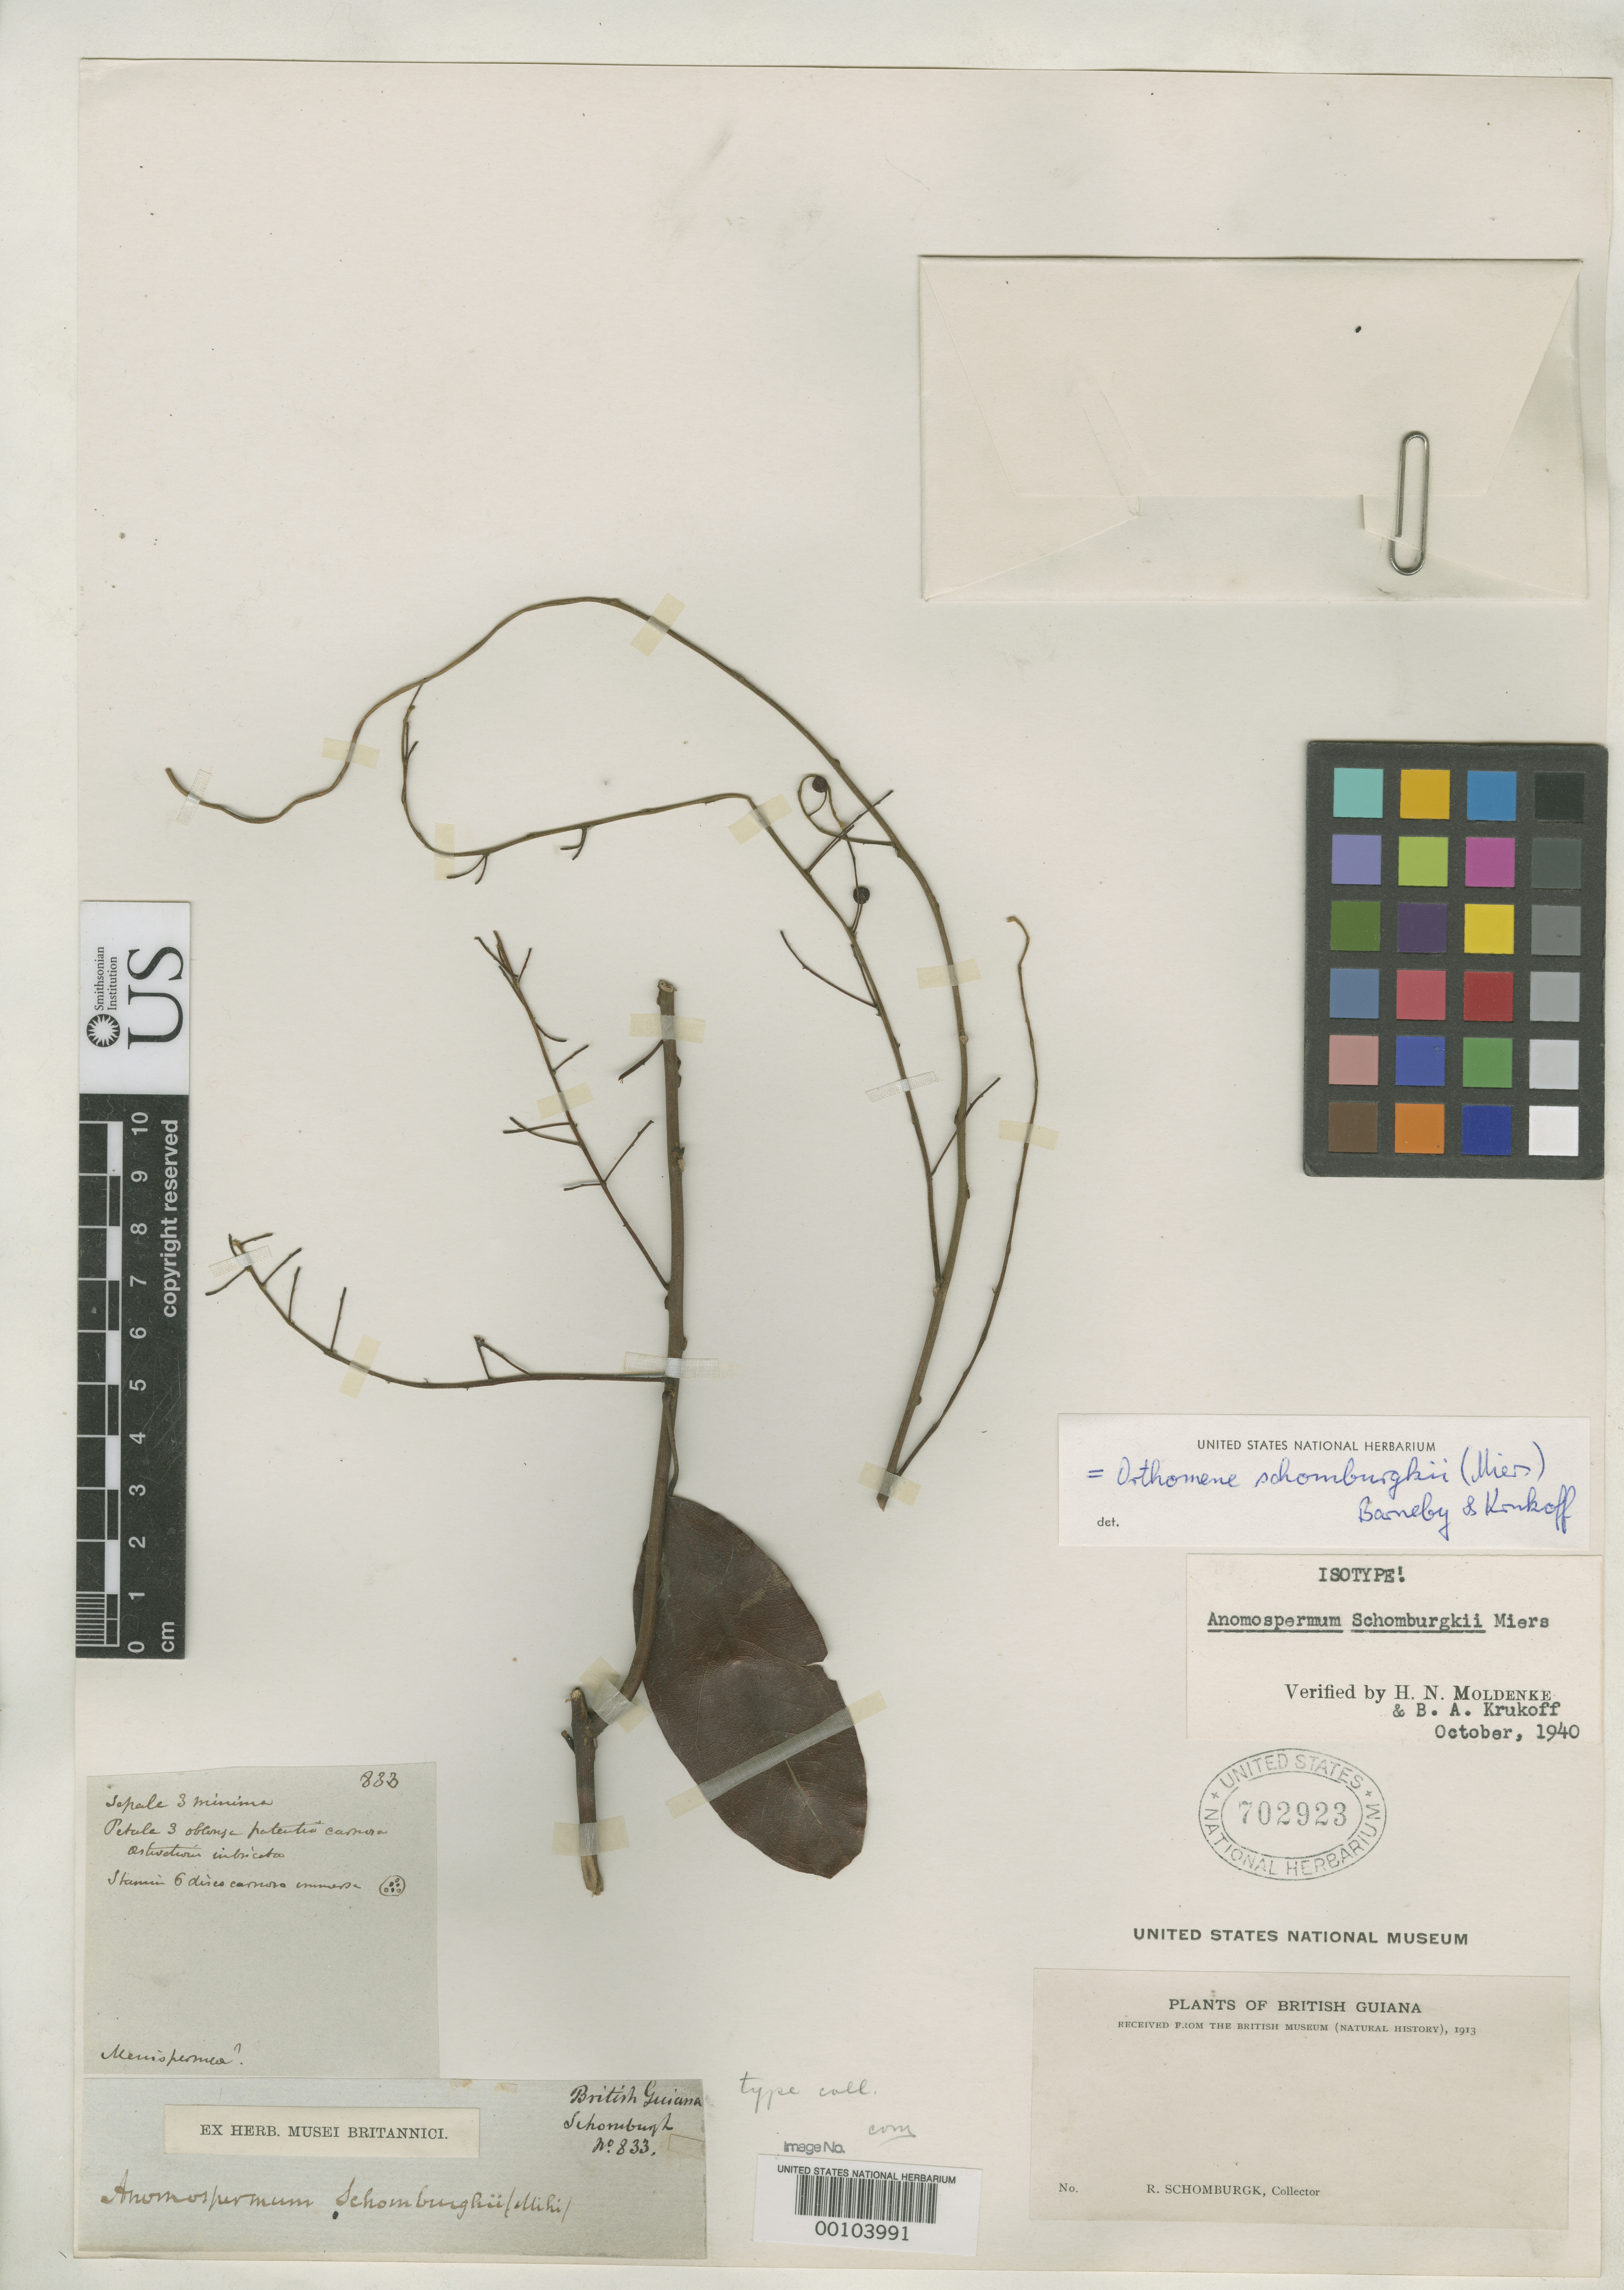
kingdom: Plantae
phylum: Tracheophyta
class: Magnoliopsida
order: Ranunculales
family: Menispermaceae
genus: Anomospermum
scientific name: Anomospermum schomburgkii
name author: Miers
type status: Type Fragment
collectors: M. R. Schomburgk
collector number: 833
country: Guyana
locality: Pirara; (country as "British Guiana").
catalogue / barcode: US 702923